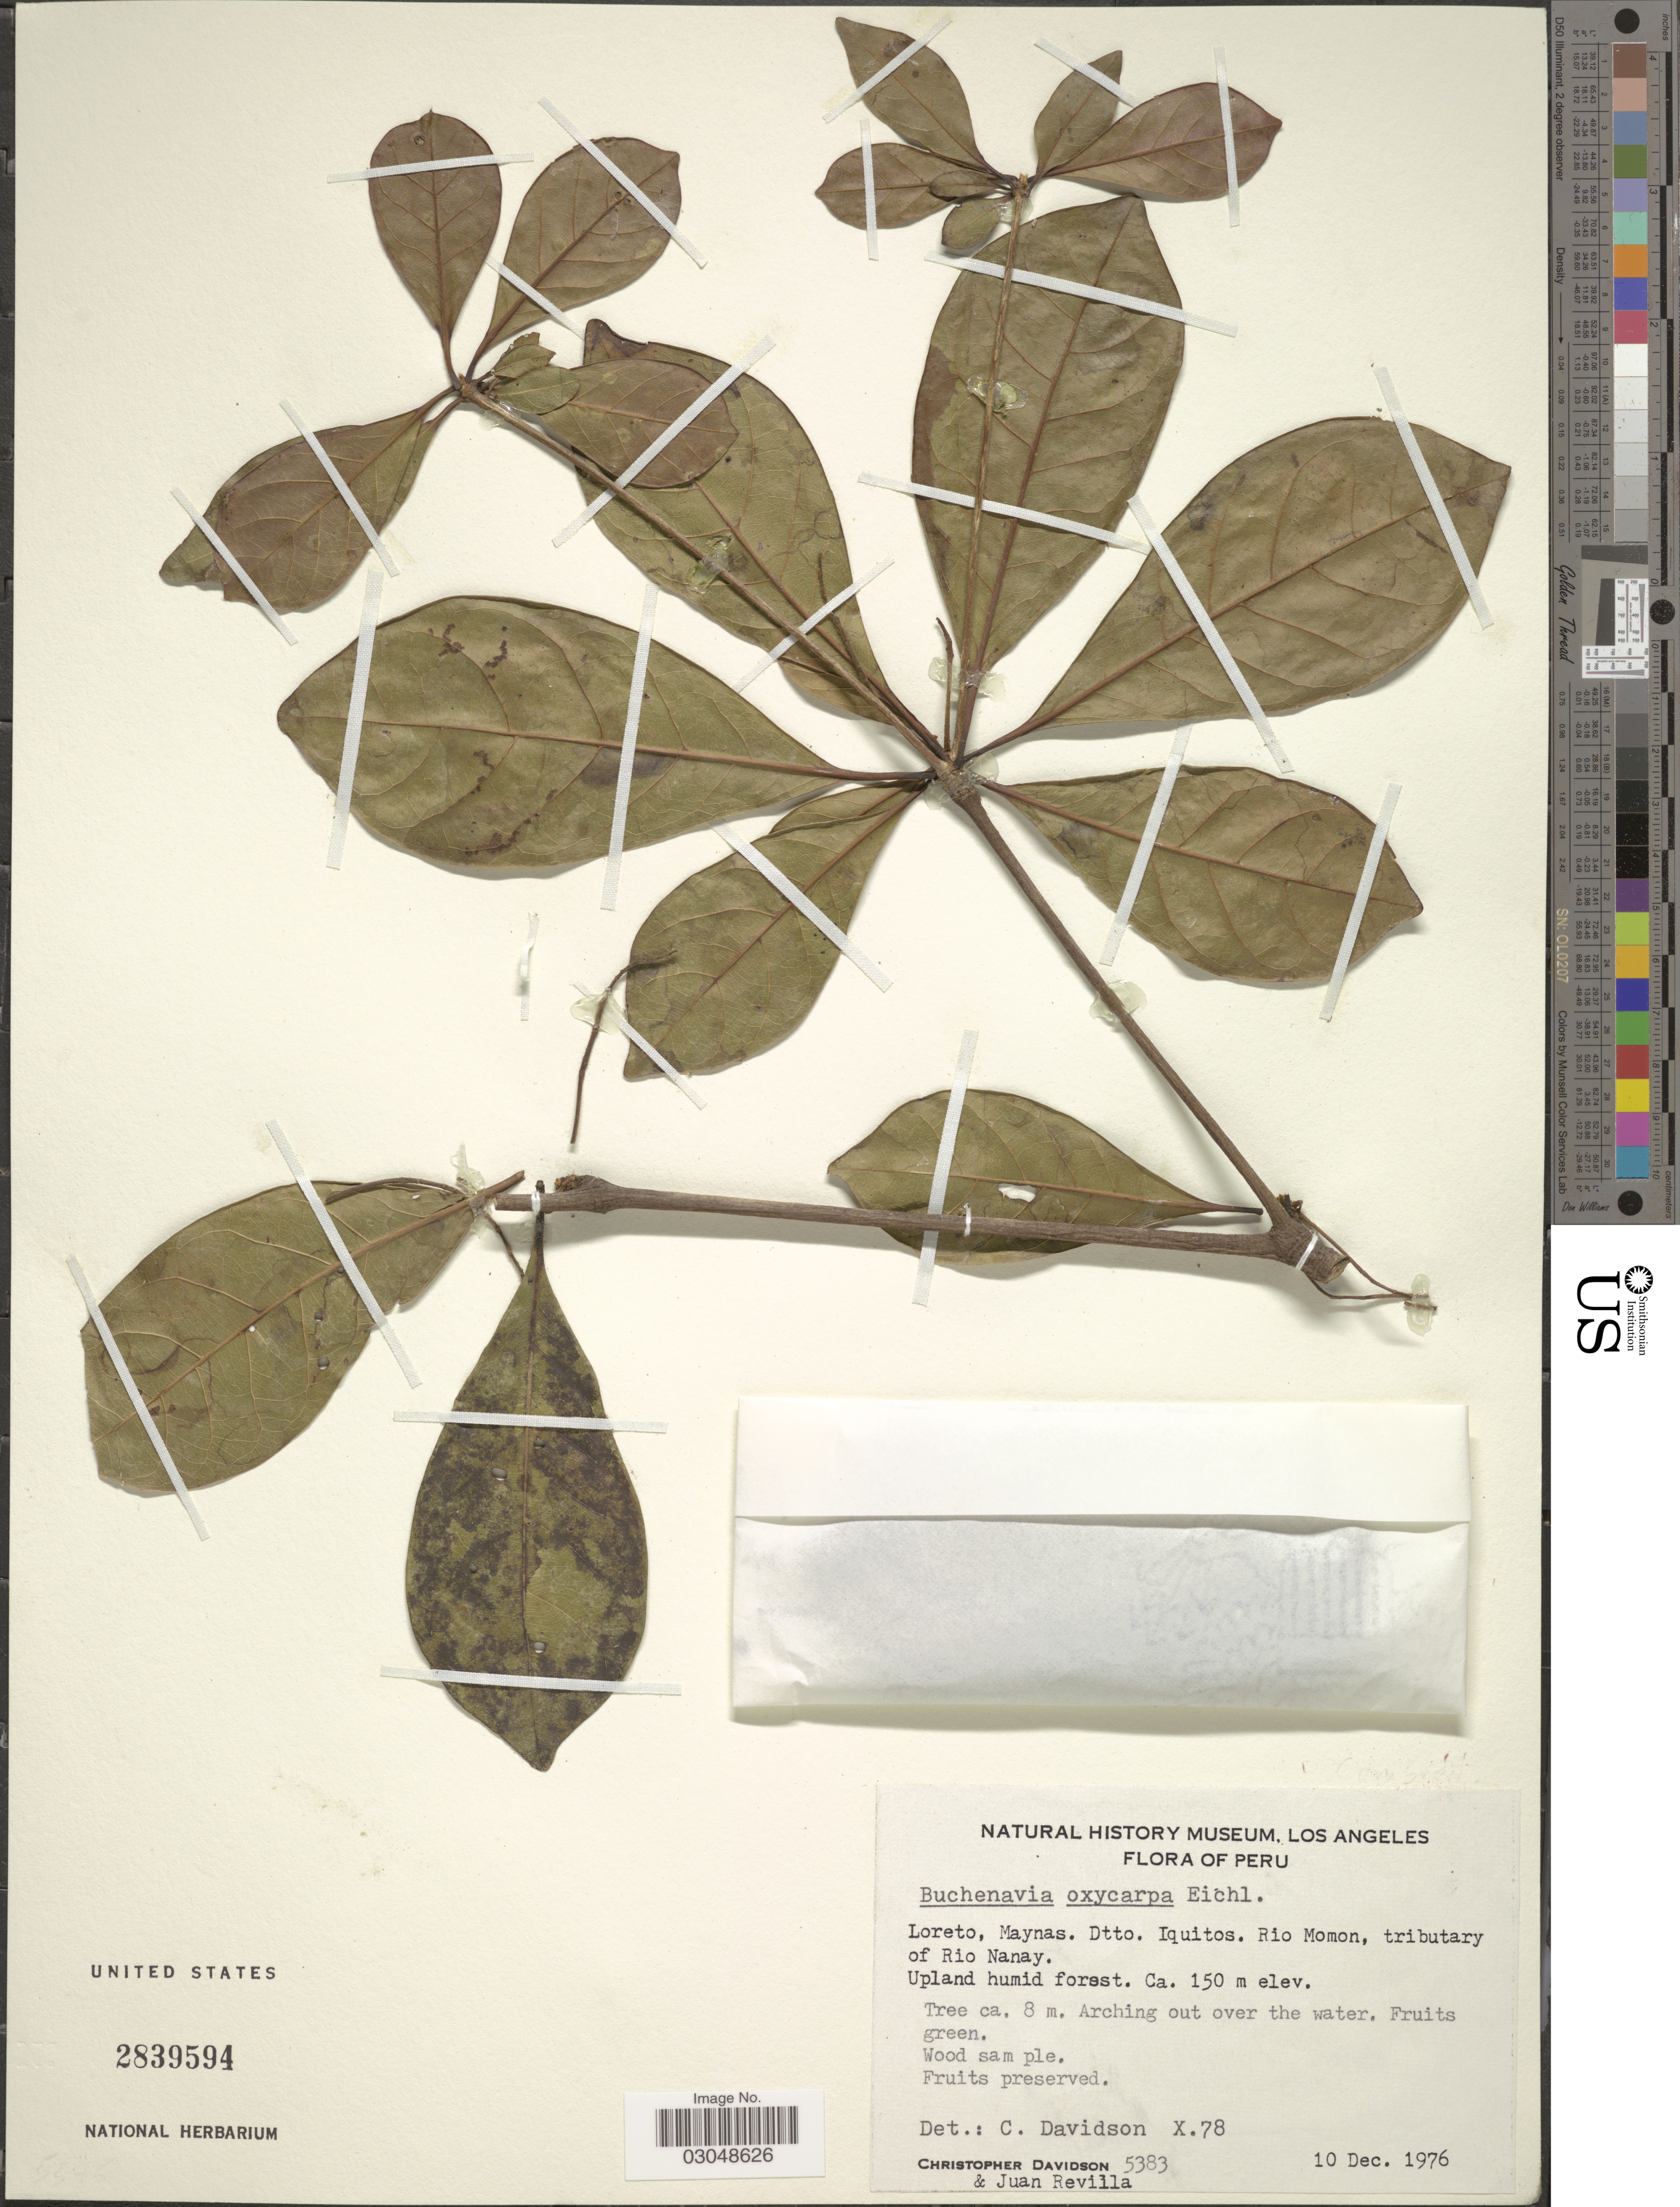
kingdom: Plantae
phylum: Tracheophyta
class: Magnoliopsida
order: Myrtales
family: Combretaceae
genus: Terminalia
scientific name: Terminalia oxycarpa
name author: Mart.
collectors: C. Davidson & J. Revilla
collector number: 5383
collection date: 1976-12-10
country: Peru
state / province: Loreto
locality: Maynas. Dtto. Iquitos. Rio Momon, tributary of Rio Nanay.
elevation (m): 150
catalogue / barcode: US 2839594